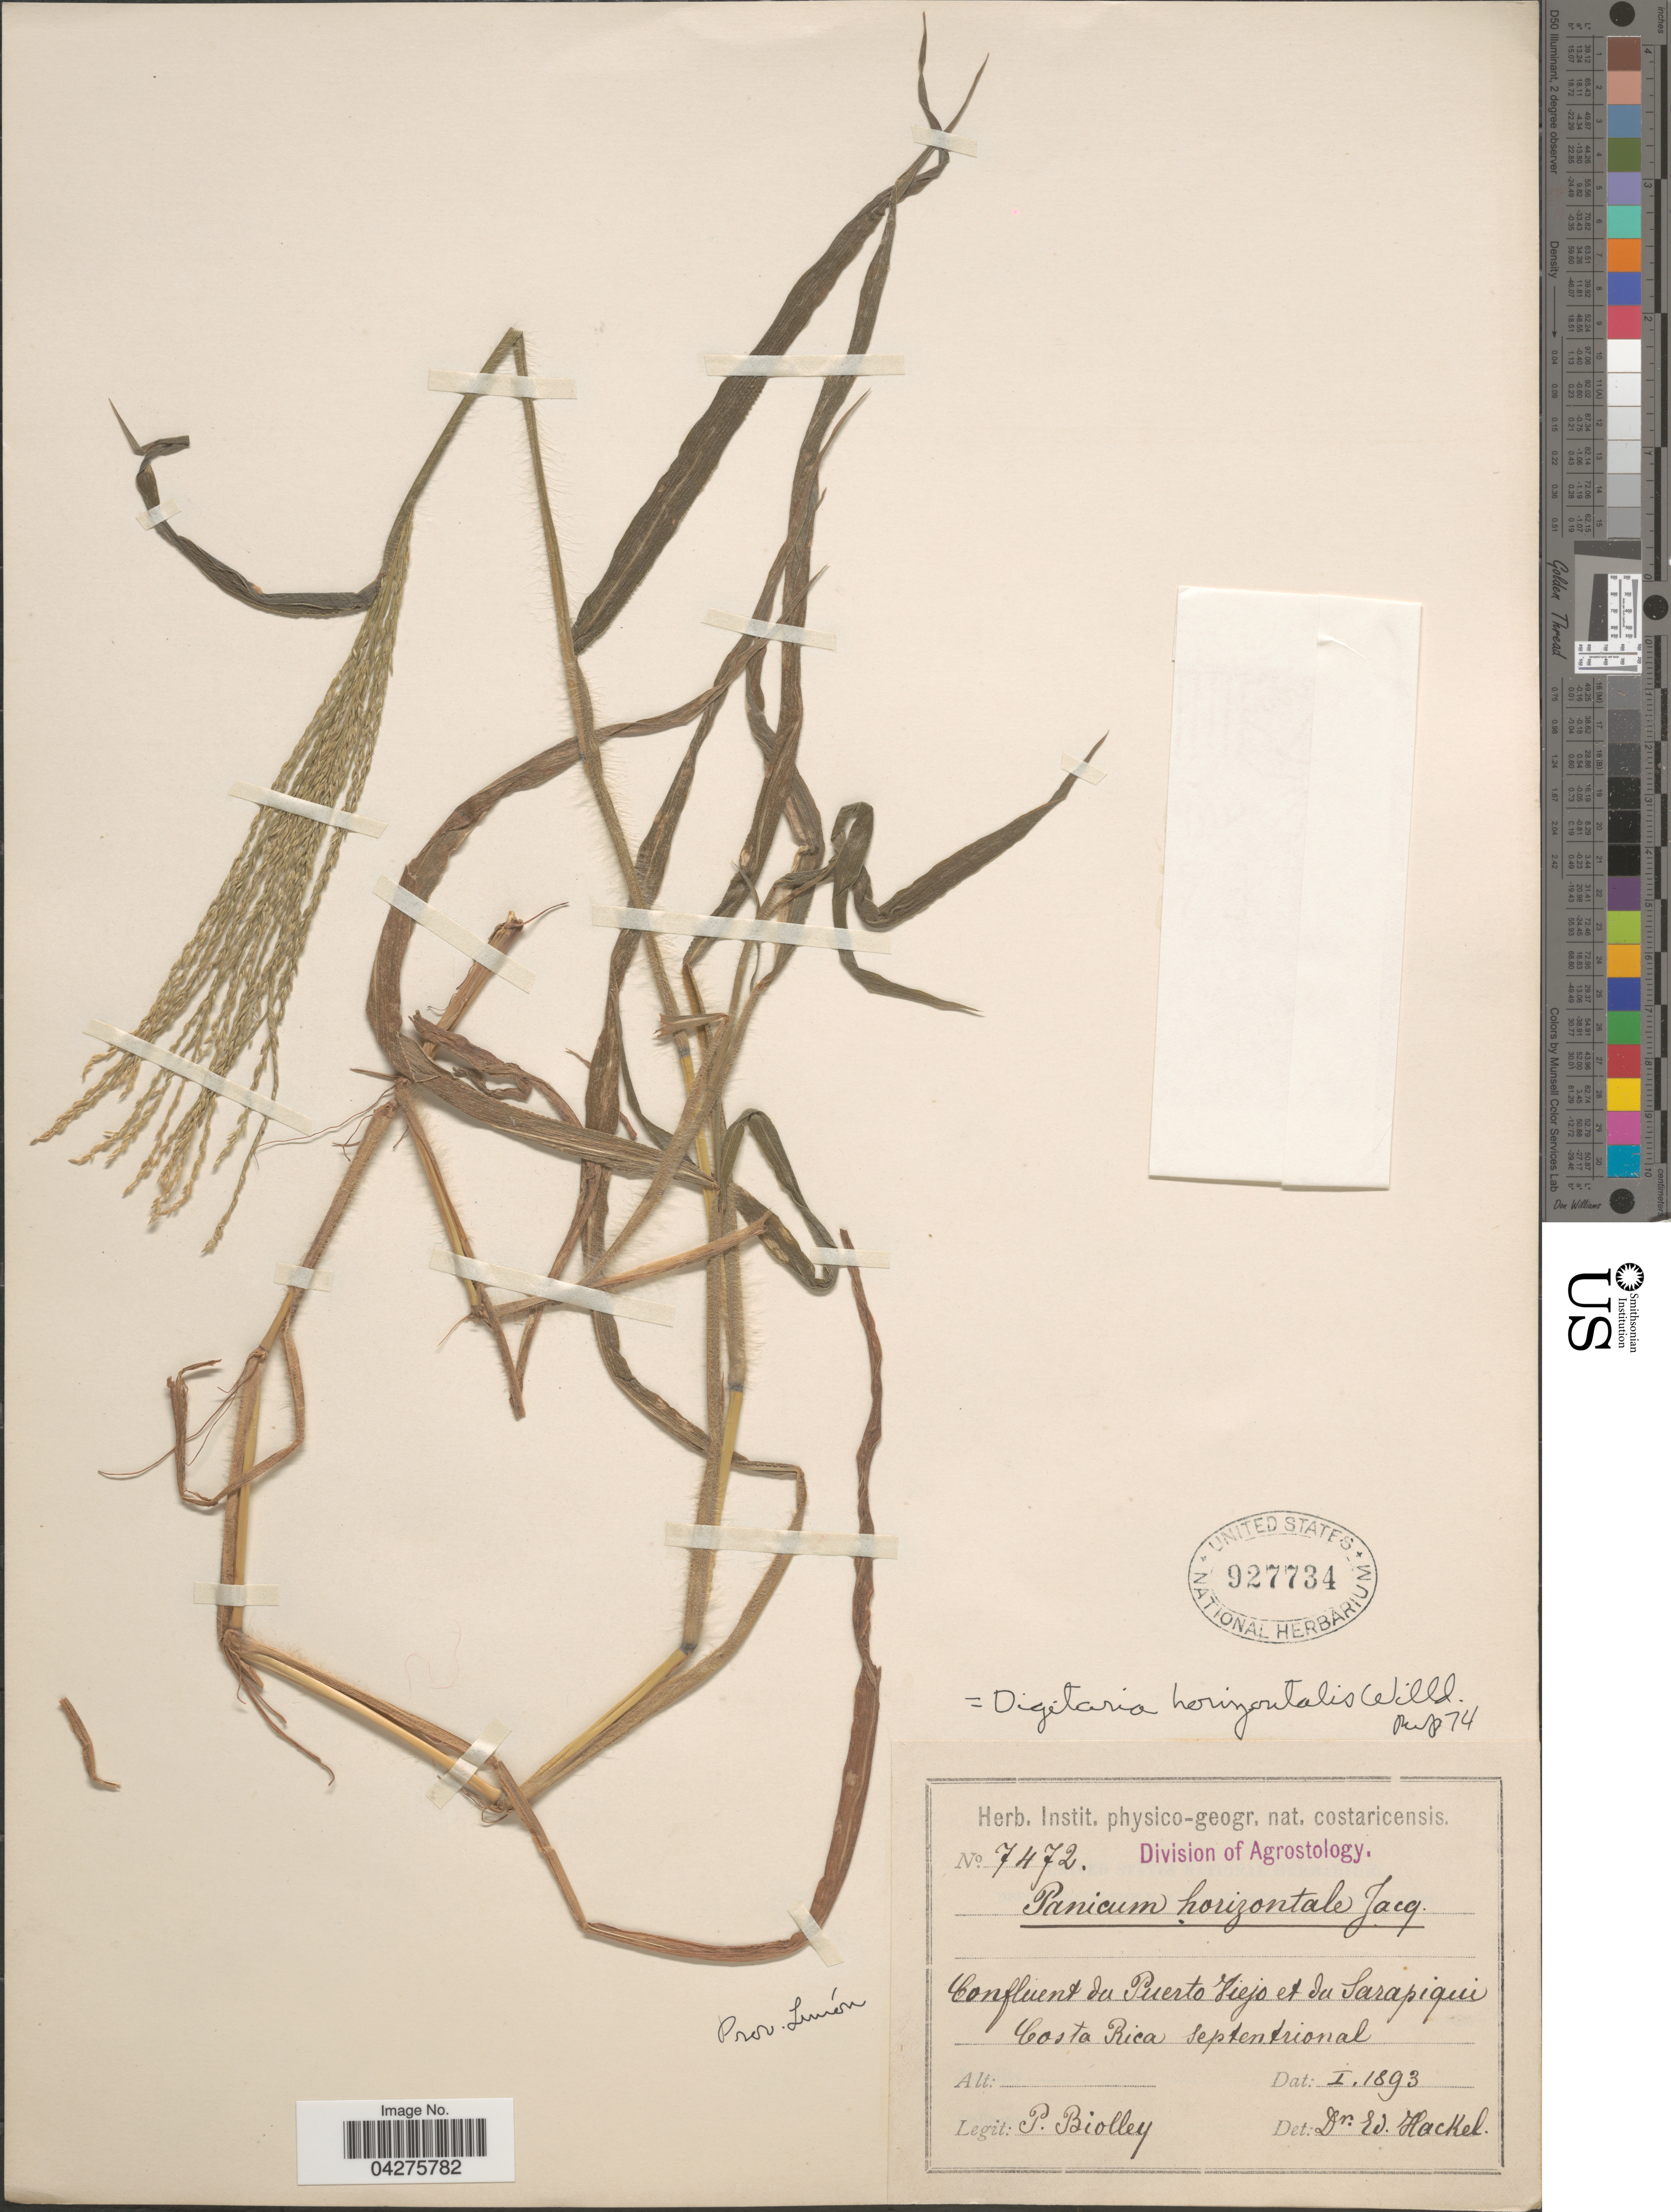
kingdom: Plantae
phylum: Tracheophyta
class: Liliopsida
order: Poales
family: Poaceae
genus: Digitaria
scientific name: Digitaria horizontalis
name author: Willd.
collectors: P. Biolley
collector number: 7472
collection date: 1893-01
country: Costa Rica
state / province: Limón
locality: Confluent du Puerto Viejo et du Sarapiqui. Costa Rica septentrional.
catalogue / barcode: US 927734